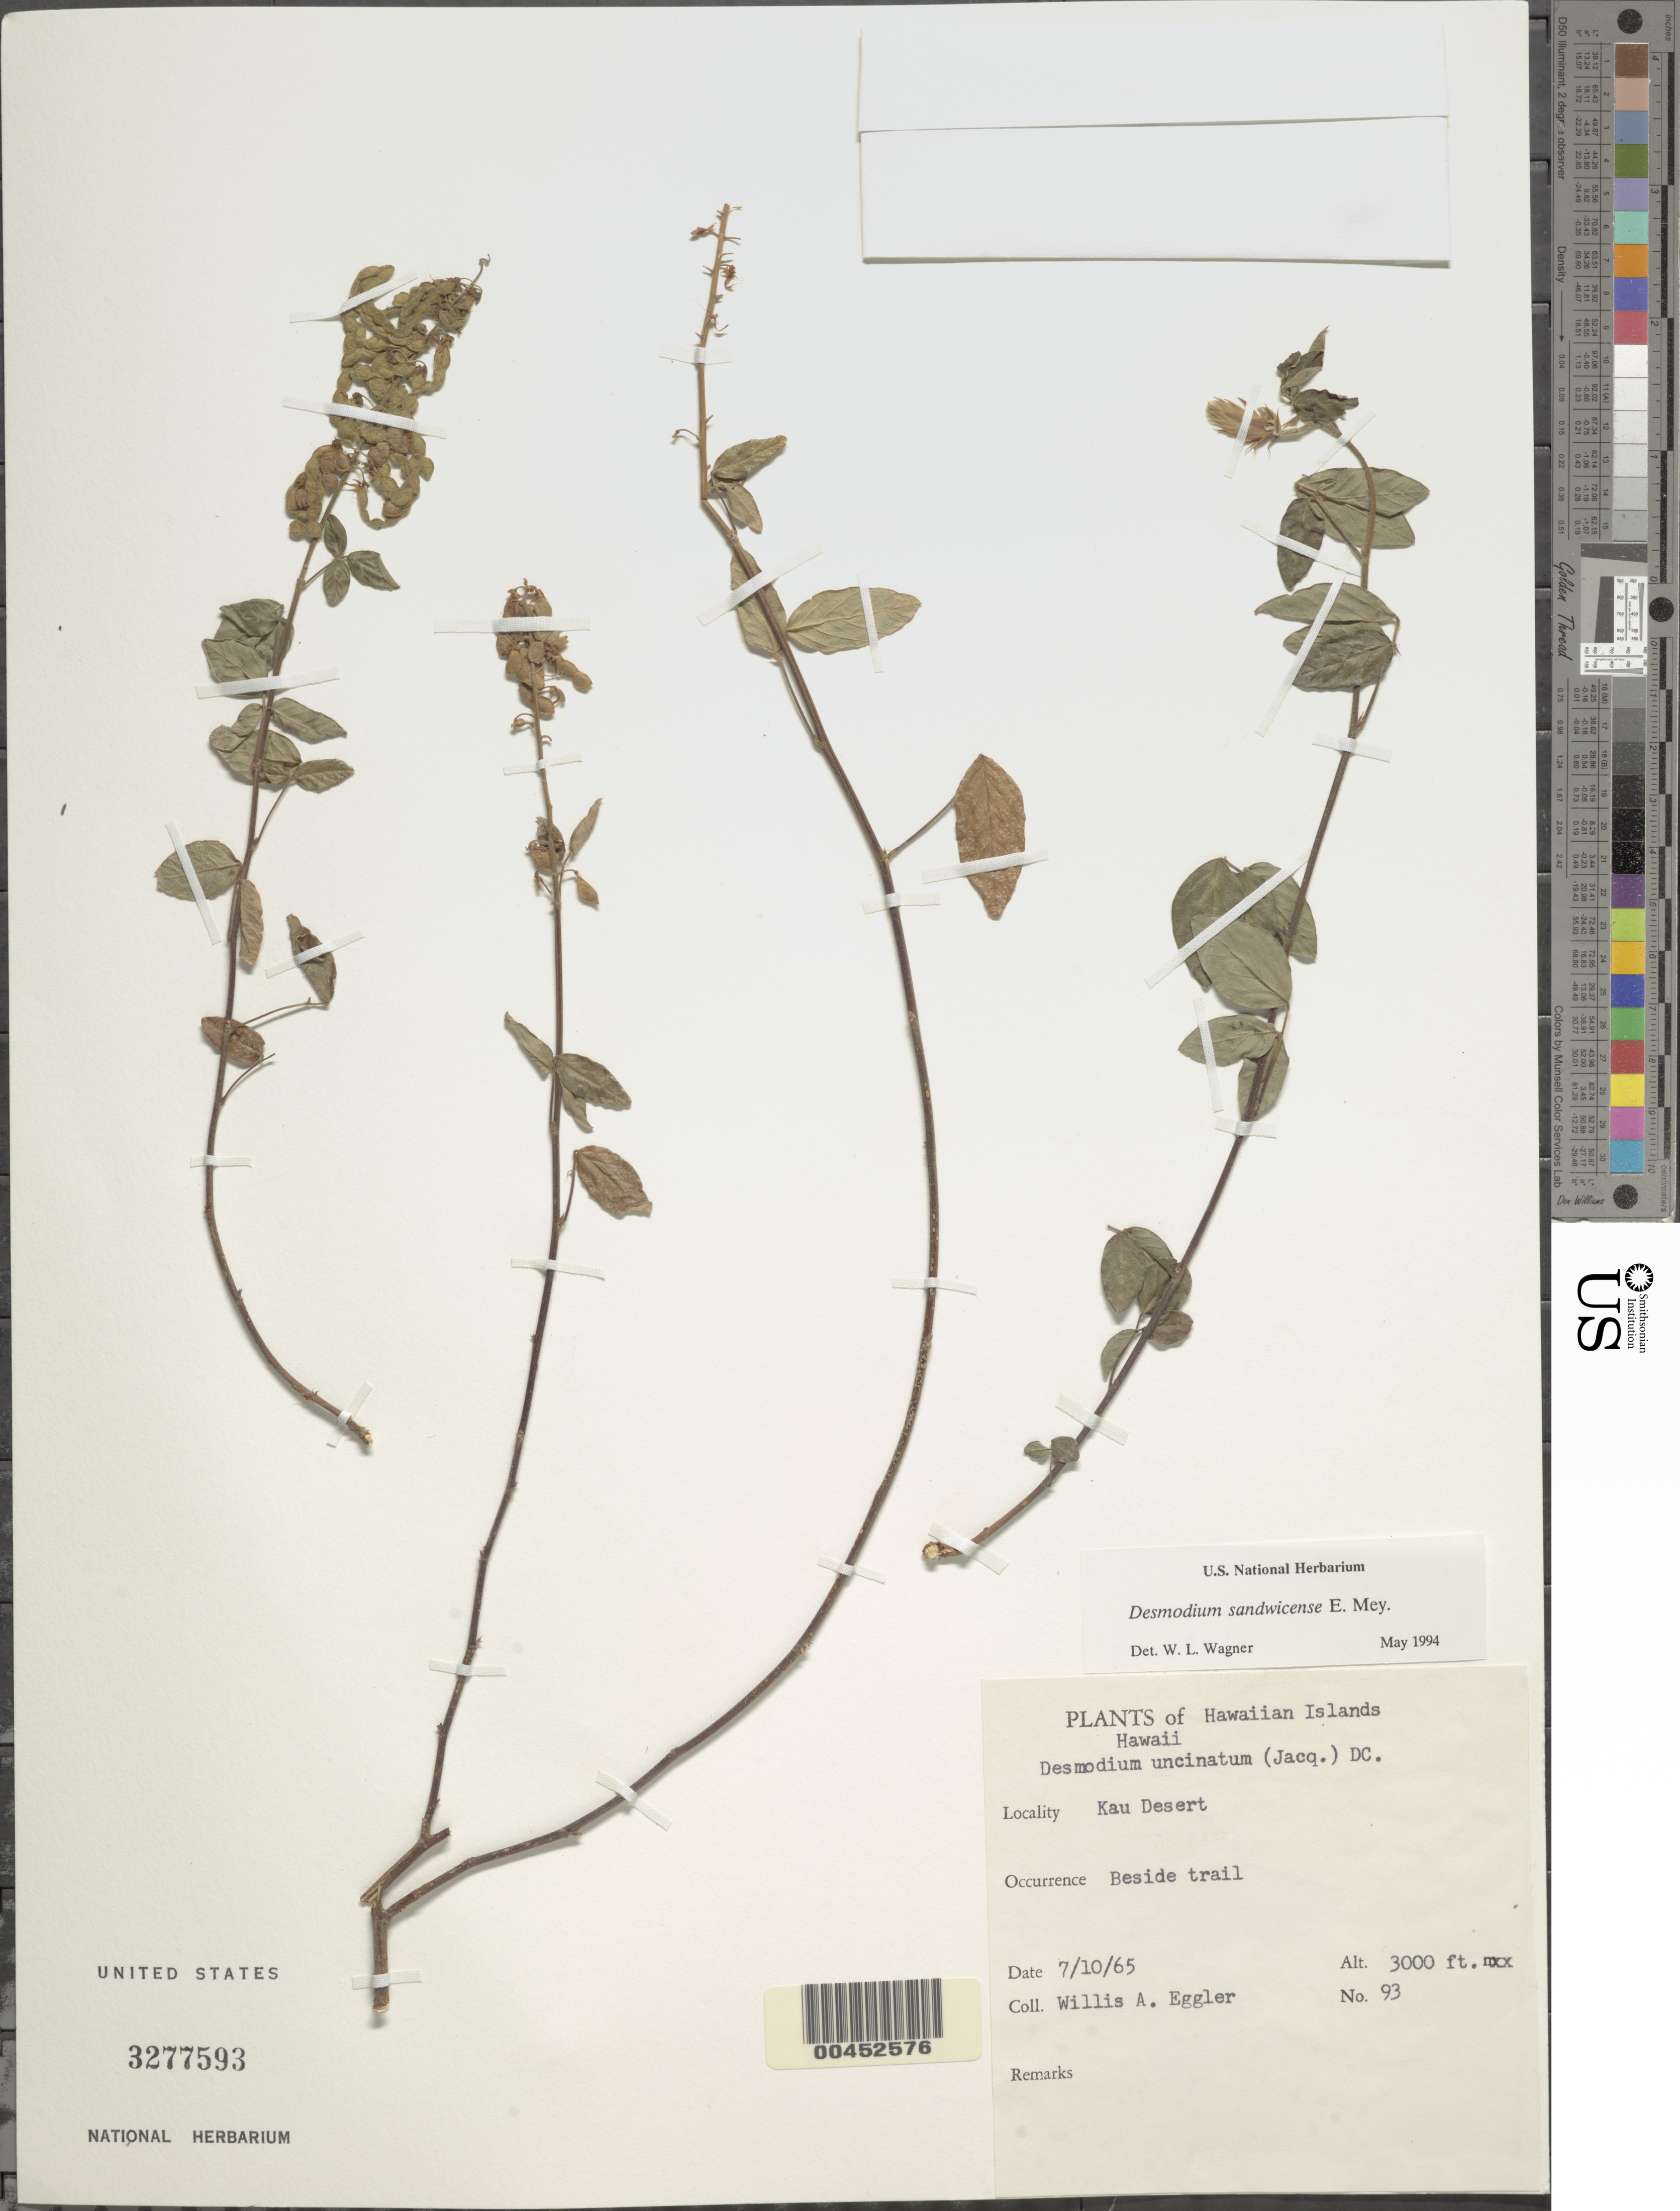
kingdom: Plantae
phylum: Tracheophyta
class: Magnoliopsida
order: Fabales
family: Fabaceae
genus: Desmodium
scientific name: Desmodium uncinatum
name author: (Jacq.) DC.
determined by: Wagner, W. L., (BOT), Smithsonian Institution - National Museum of Natural History (UNITED STATES)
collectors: W. A. Eggler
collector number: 93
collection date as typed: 10 Jul 1965 or 7 Oct 1965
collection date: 1965-07-10 or 1965-10-07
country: United States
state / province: Hawaii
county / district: Hawaii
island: Hawaii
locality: Kau Desert, beside trail.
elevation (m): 914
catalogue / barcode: US 3277593